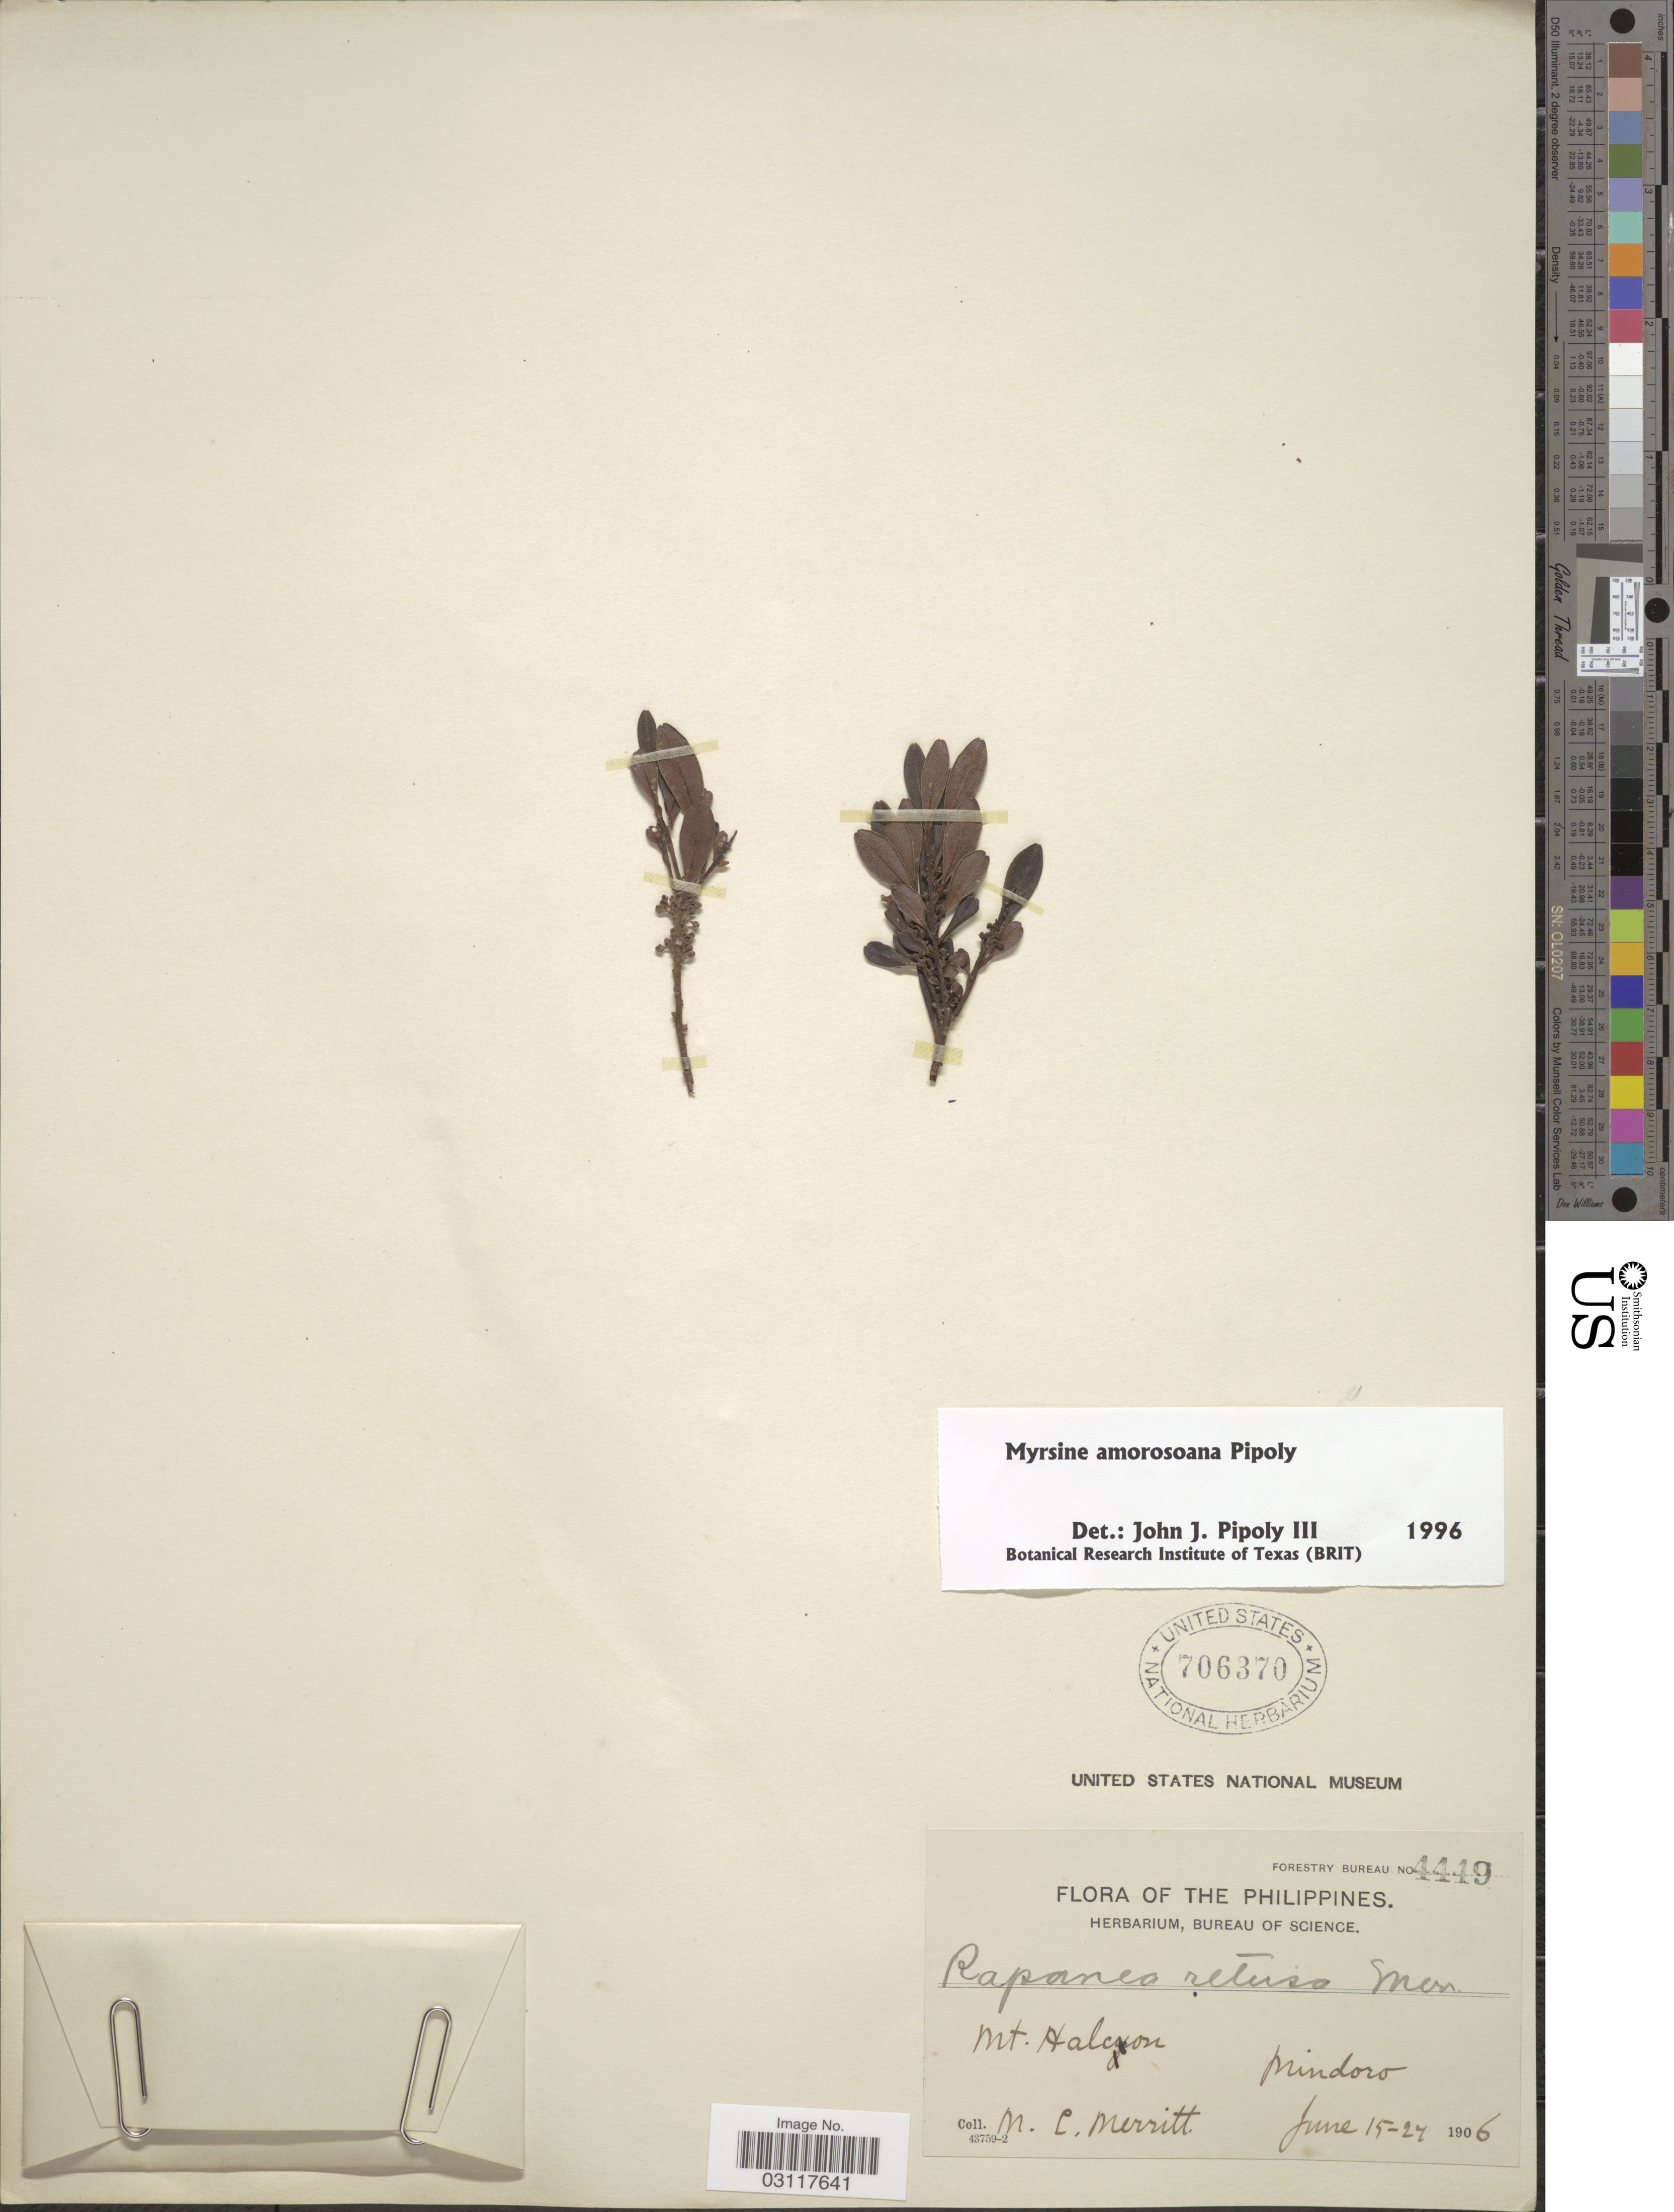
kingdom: Plantae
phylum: Tracheophyta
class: Magnoliopsida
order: Ericales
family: Primulaceae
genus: Myrsine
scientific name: Myrsine sp.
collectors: M. L. Merritt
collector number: Forestry Bureau 4449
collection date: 1906-06-15/1906-06-27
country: Philippines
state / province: Mimaropa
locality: Mt. Halcon, Mindoro.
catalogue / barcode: US 706370